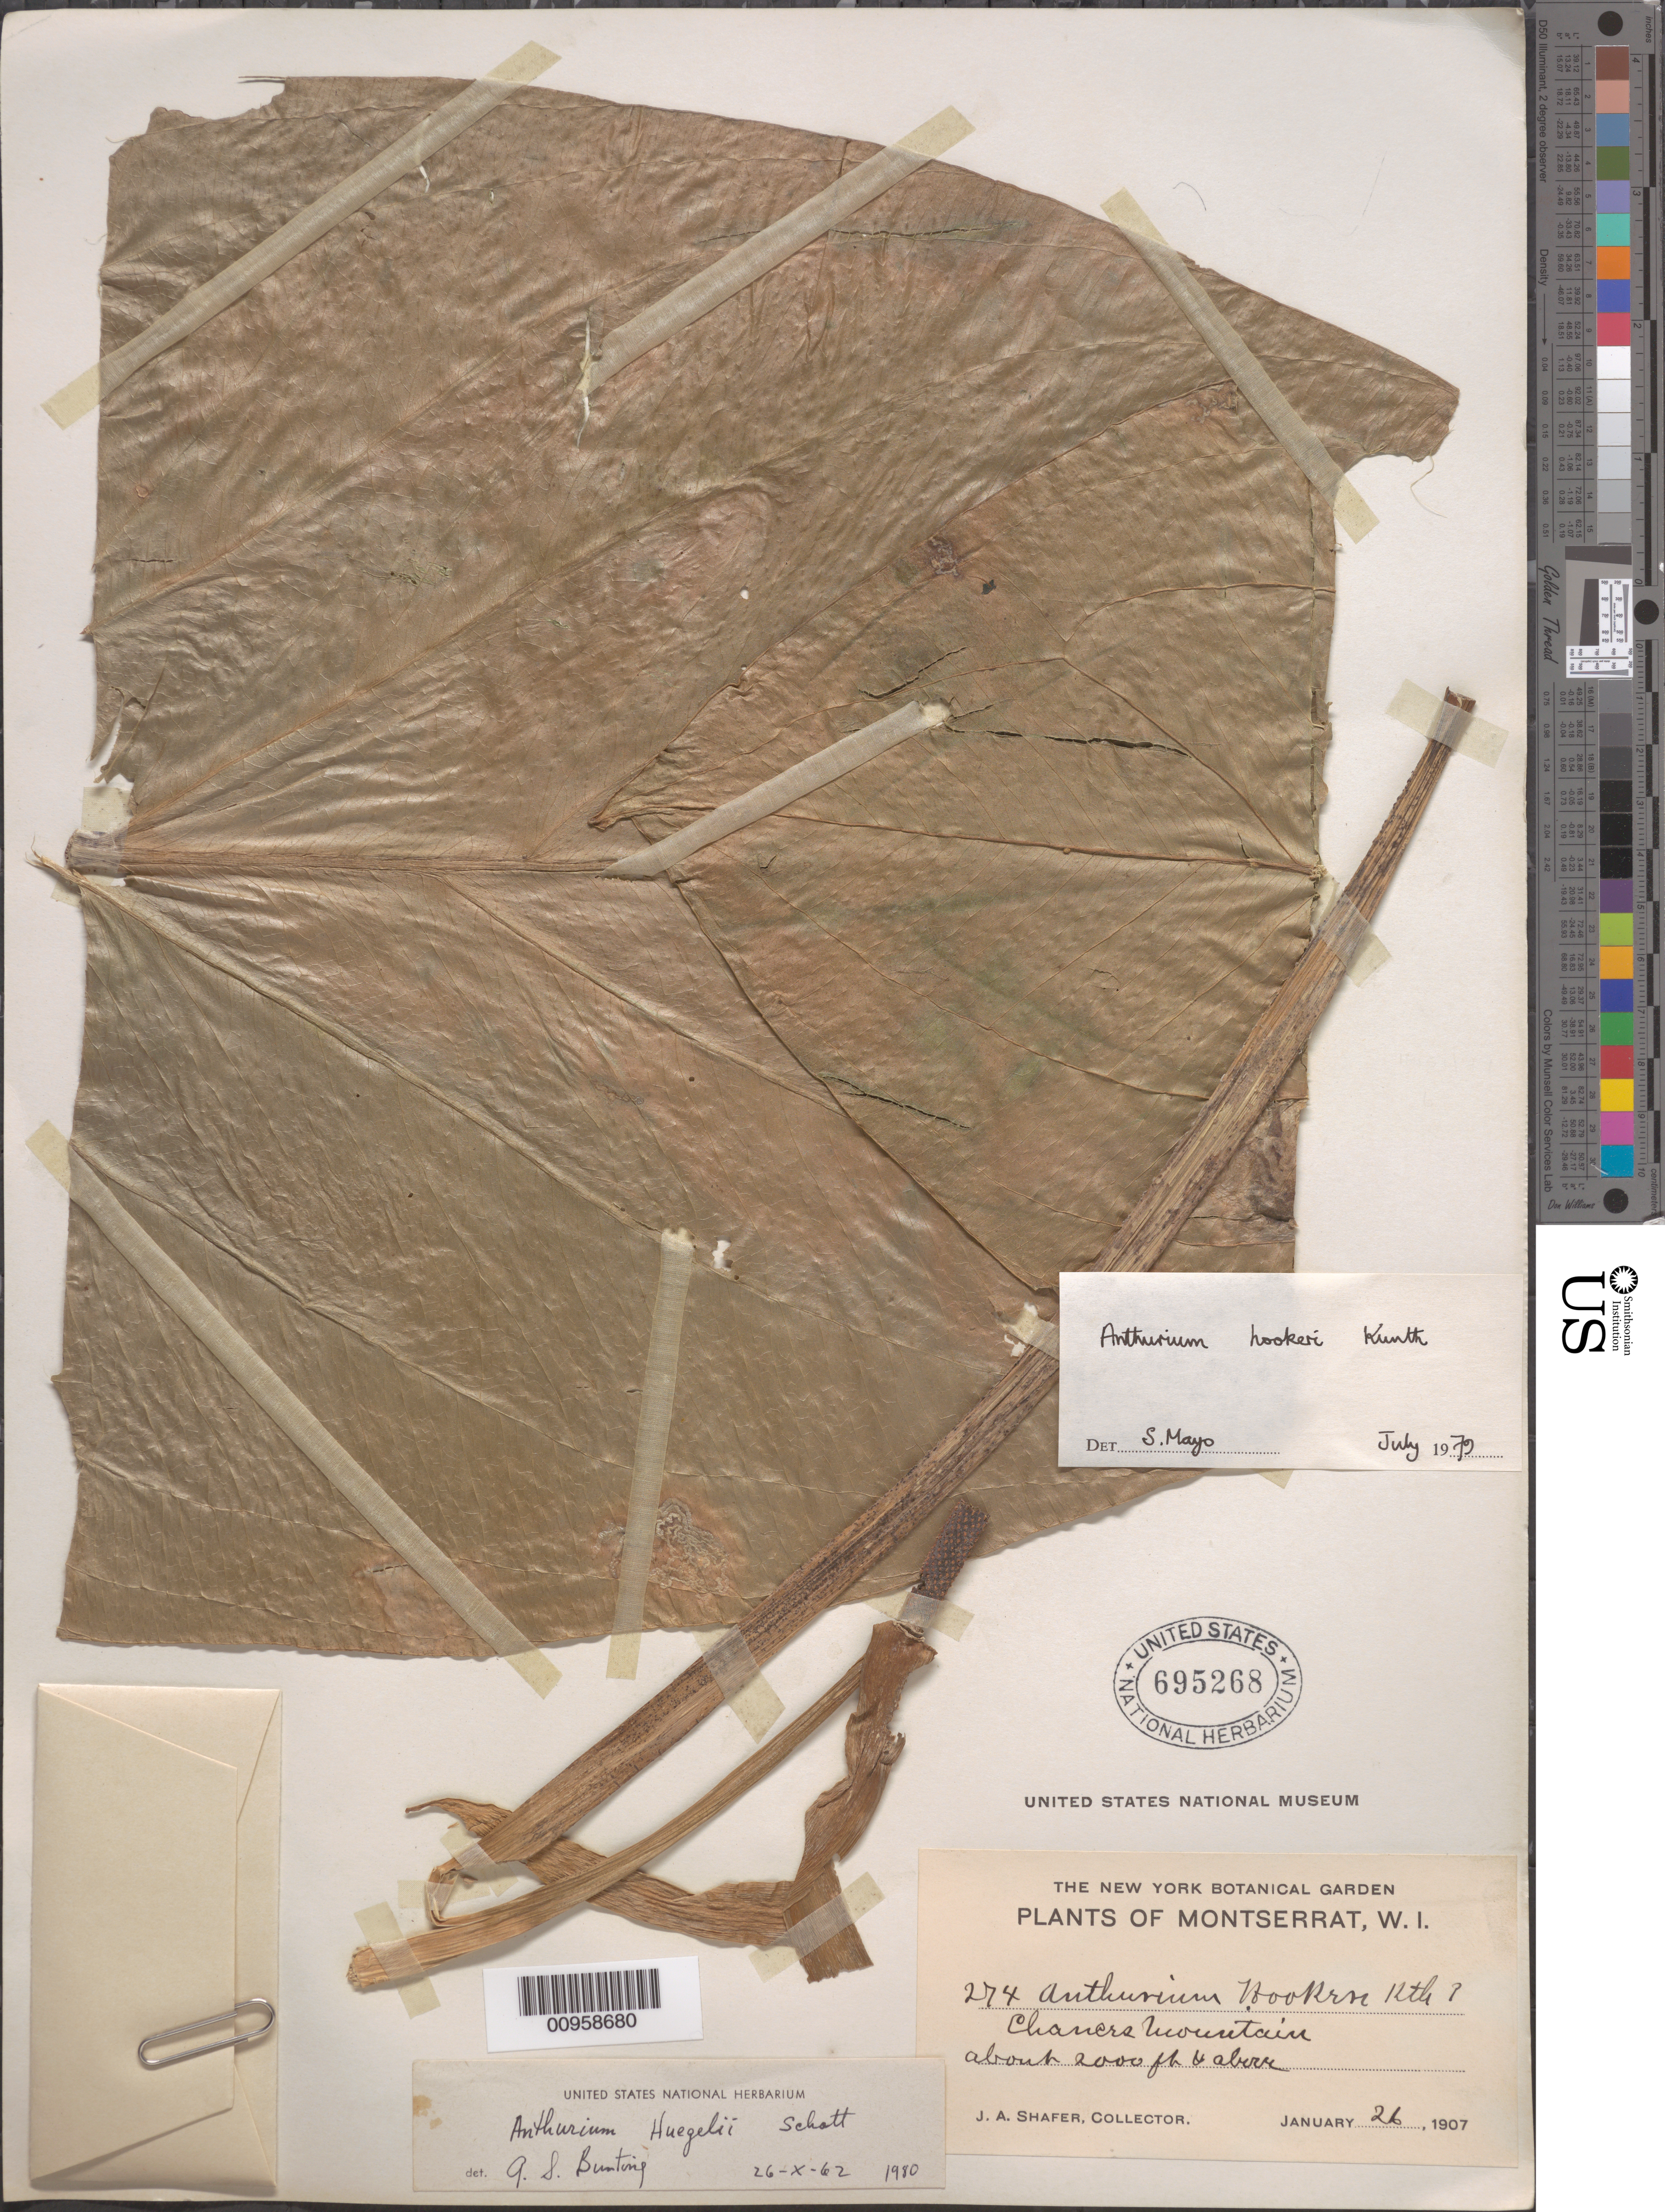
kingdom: Plantae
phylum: Tracheophyta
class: Liliopsida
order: Alismatales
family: Araceae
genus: Anthurium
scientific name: Anthurium hookeri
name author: Kunth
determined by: Bunting, G. S.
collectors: J. A. Shafer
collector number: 274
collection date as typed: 26 Jul 1907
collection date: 1907-07-26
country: Montserrat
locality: "Chances" Mountain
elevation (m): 610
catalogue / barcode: US 695268